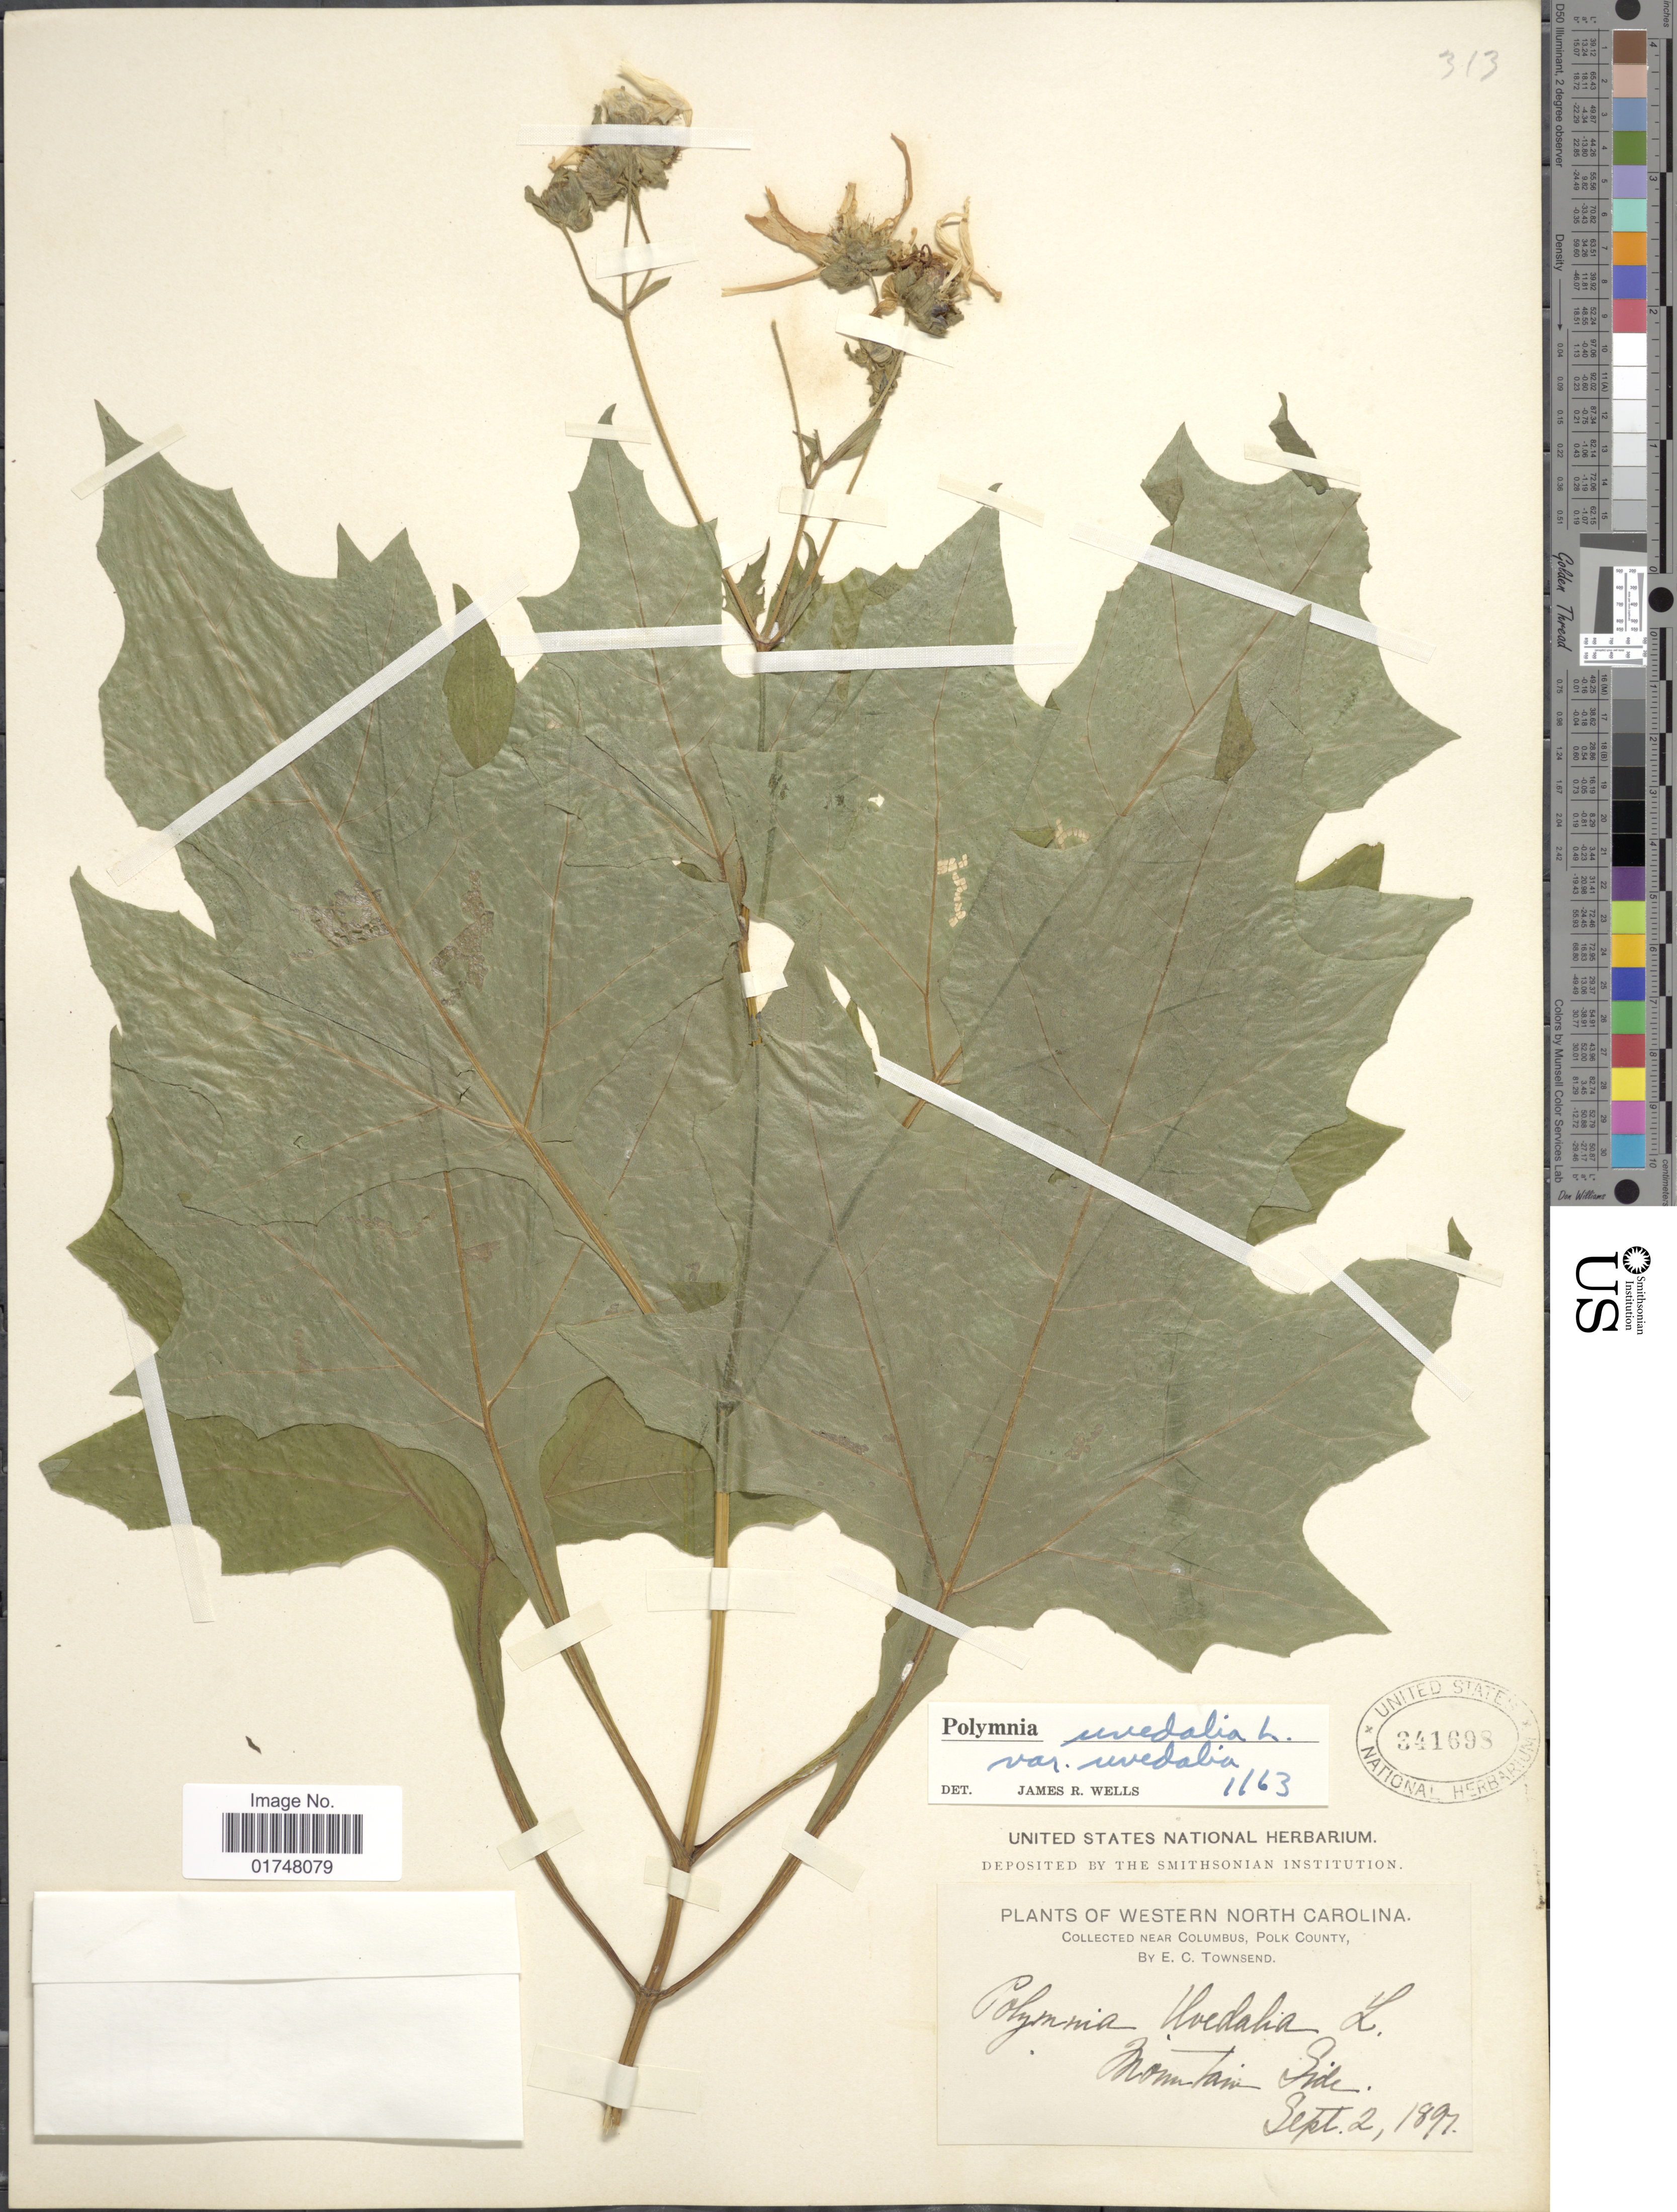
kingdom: Plantae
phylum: Tracheophyta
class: Magnoliopsida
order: Asterales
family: Asteraceae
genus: Smallanthus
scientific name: Smallanthus uvedalia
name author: (L.) Mack. ex Mack.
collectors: E. C. Townsend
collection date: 1891-09-02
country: United States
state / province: North Carolina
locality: Western North Carolina, near Columbus, Polk County, mountain side.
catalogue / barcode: US 341698